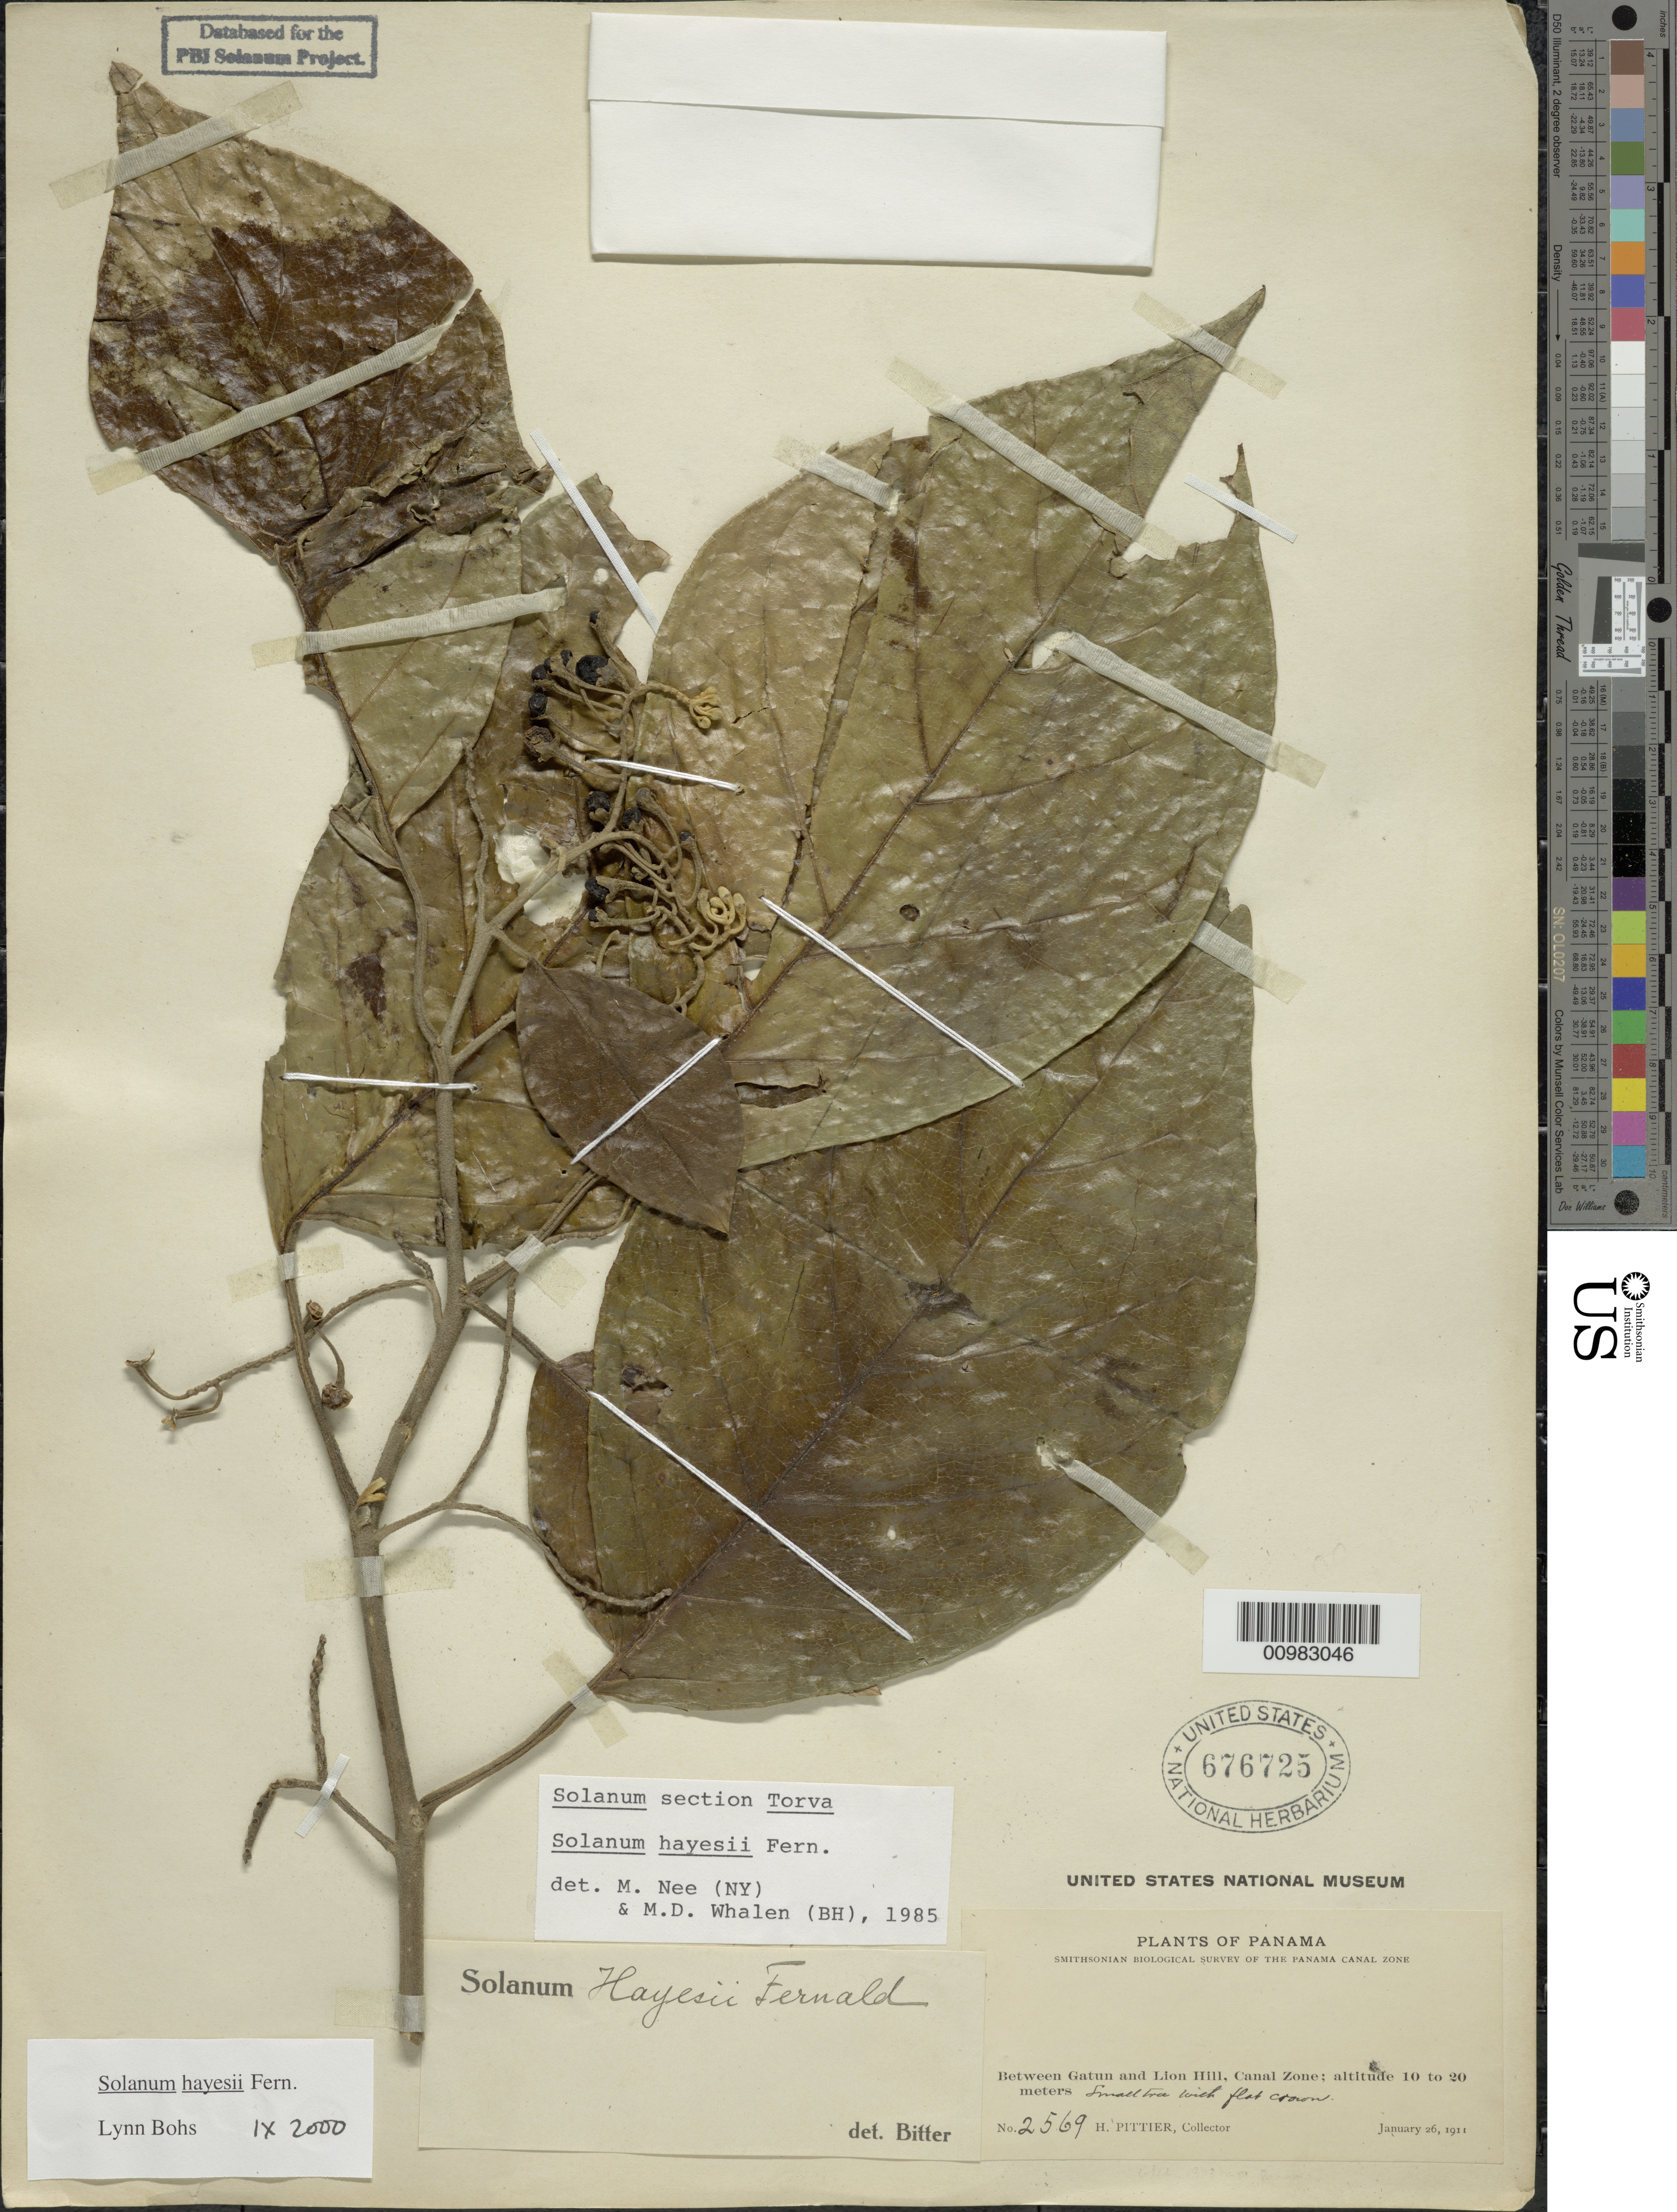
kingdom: Plantae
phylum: Tracheophyta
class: Magnoliopsida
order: Solanales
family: Solanaceae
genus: Solanum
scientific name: Solanum hayesii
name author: Fernald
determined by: Bohs, L. A.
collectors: H. F. Pittier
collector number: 2569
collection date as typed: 26 Jan 1911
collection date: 1911-01-26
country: Panama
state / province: Colón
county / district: Canal Zone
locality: Between Gatun and Lion Hill.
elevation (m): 10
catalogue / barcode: US 676725